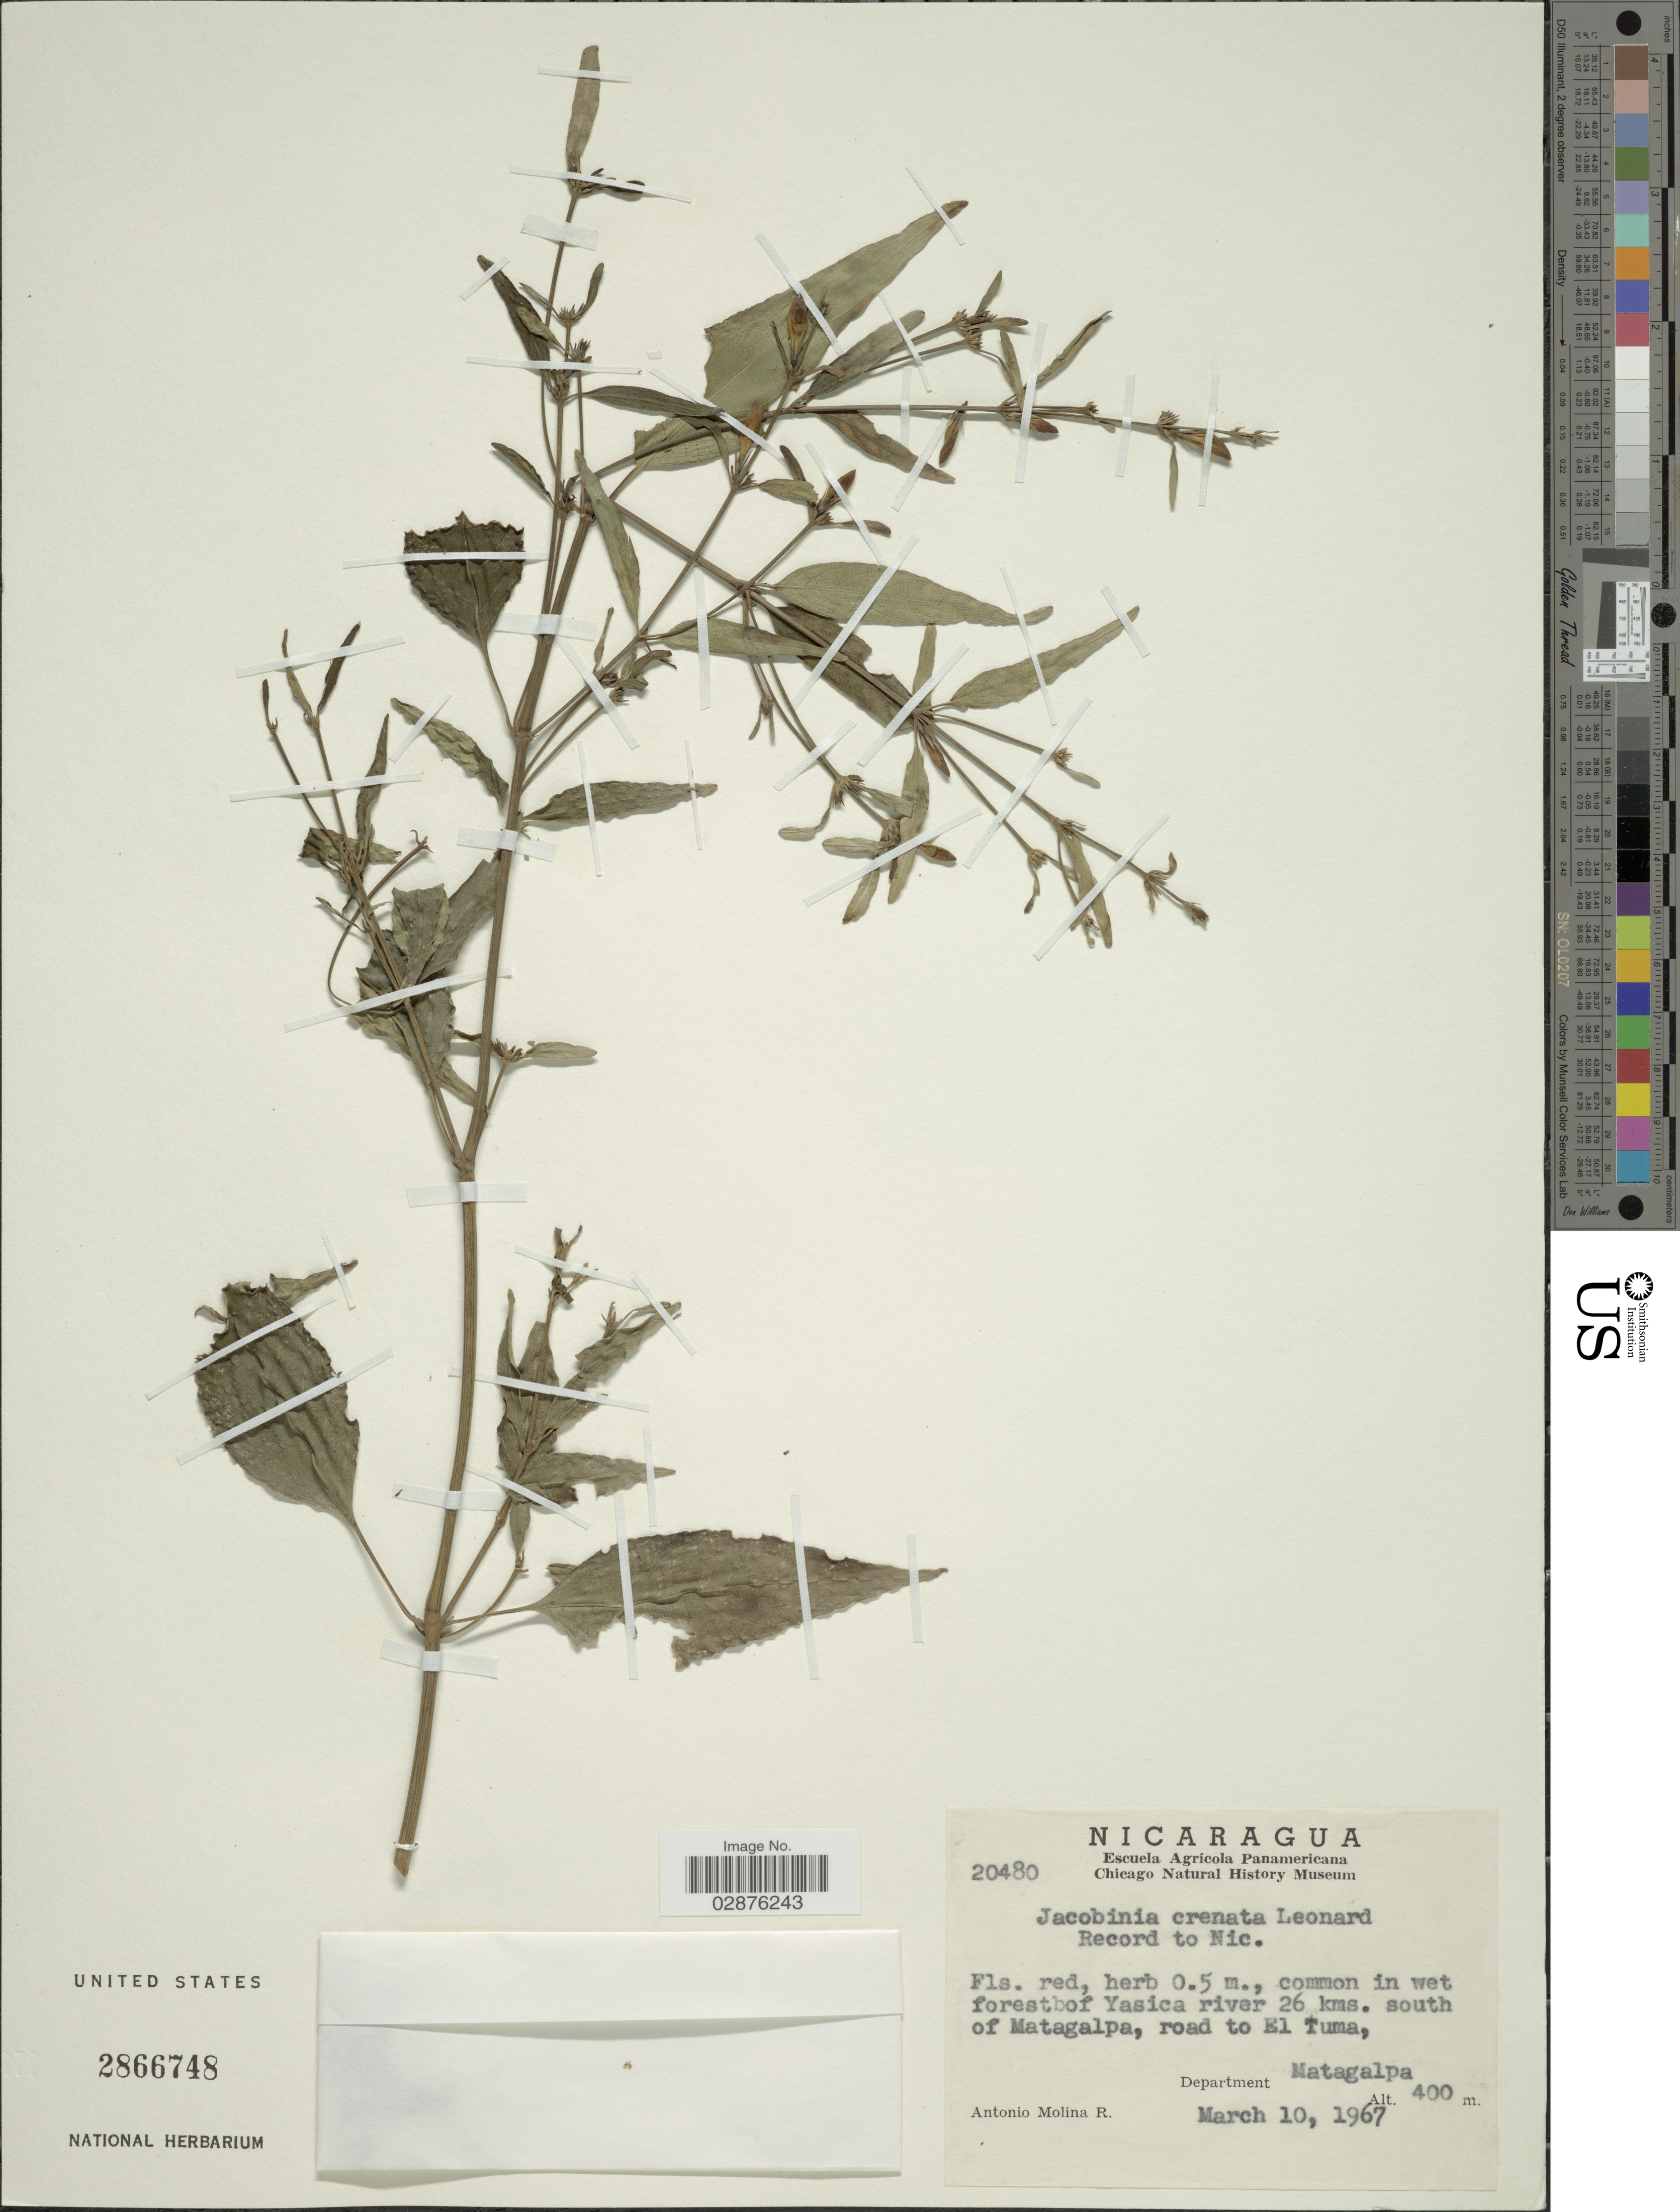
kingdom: Plantae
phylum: Tracheophyta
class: Magnoliopsida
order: Lamiales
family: Acanthaceae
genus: Justicia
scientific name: Justicia crenata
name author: (Leonard) Durkee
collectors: A. Molina R.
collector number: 20480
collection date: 1967-03-10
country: Nicaragua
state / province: Matagalpa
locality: Common in wet forestbof Yasica river 26 kms. south of Matagalpa, road to El Tuma, Department Matagalpa.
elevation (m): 400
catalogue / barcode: US 2866748